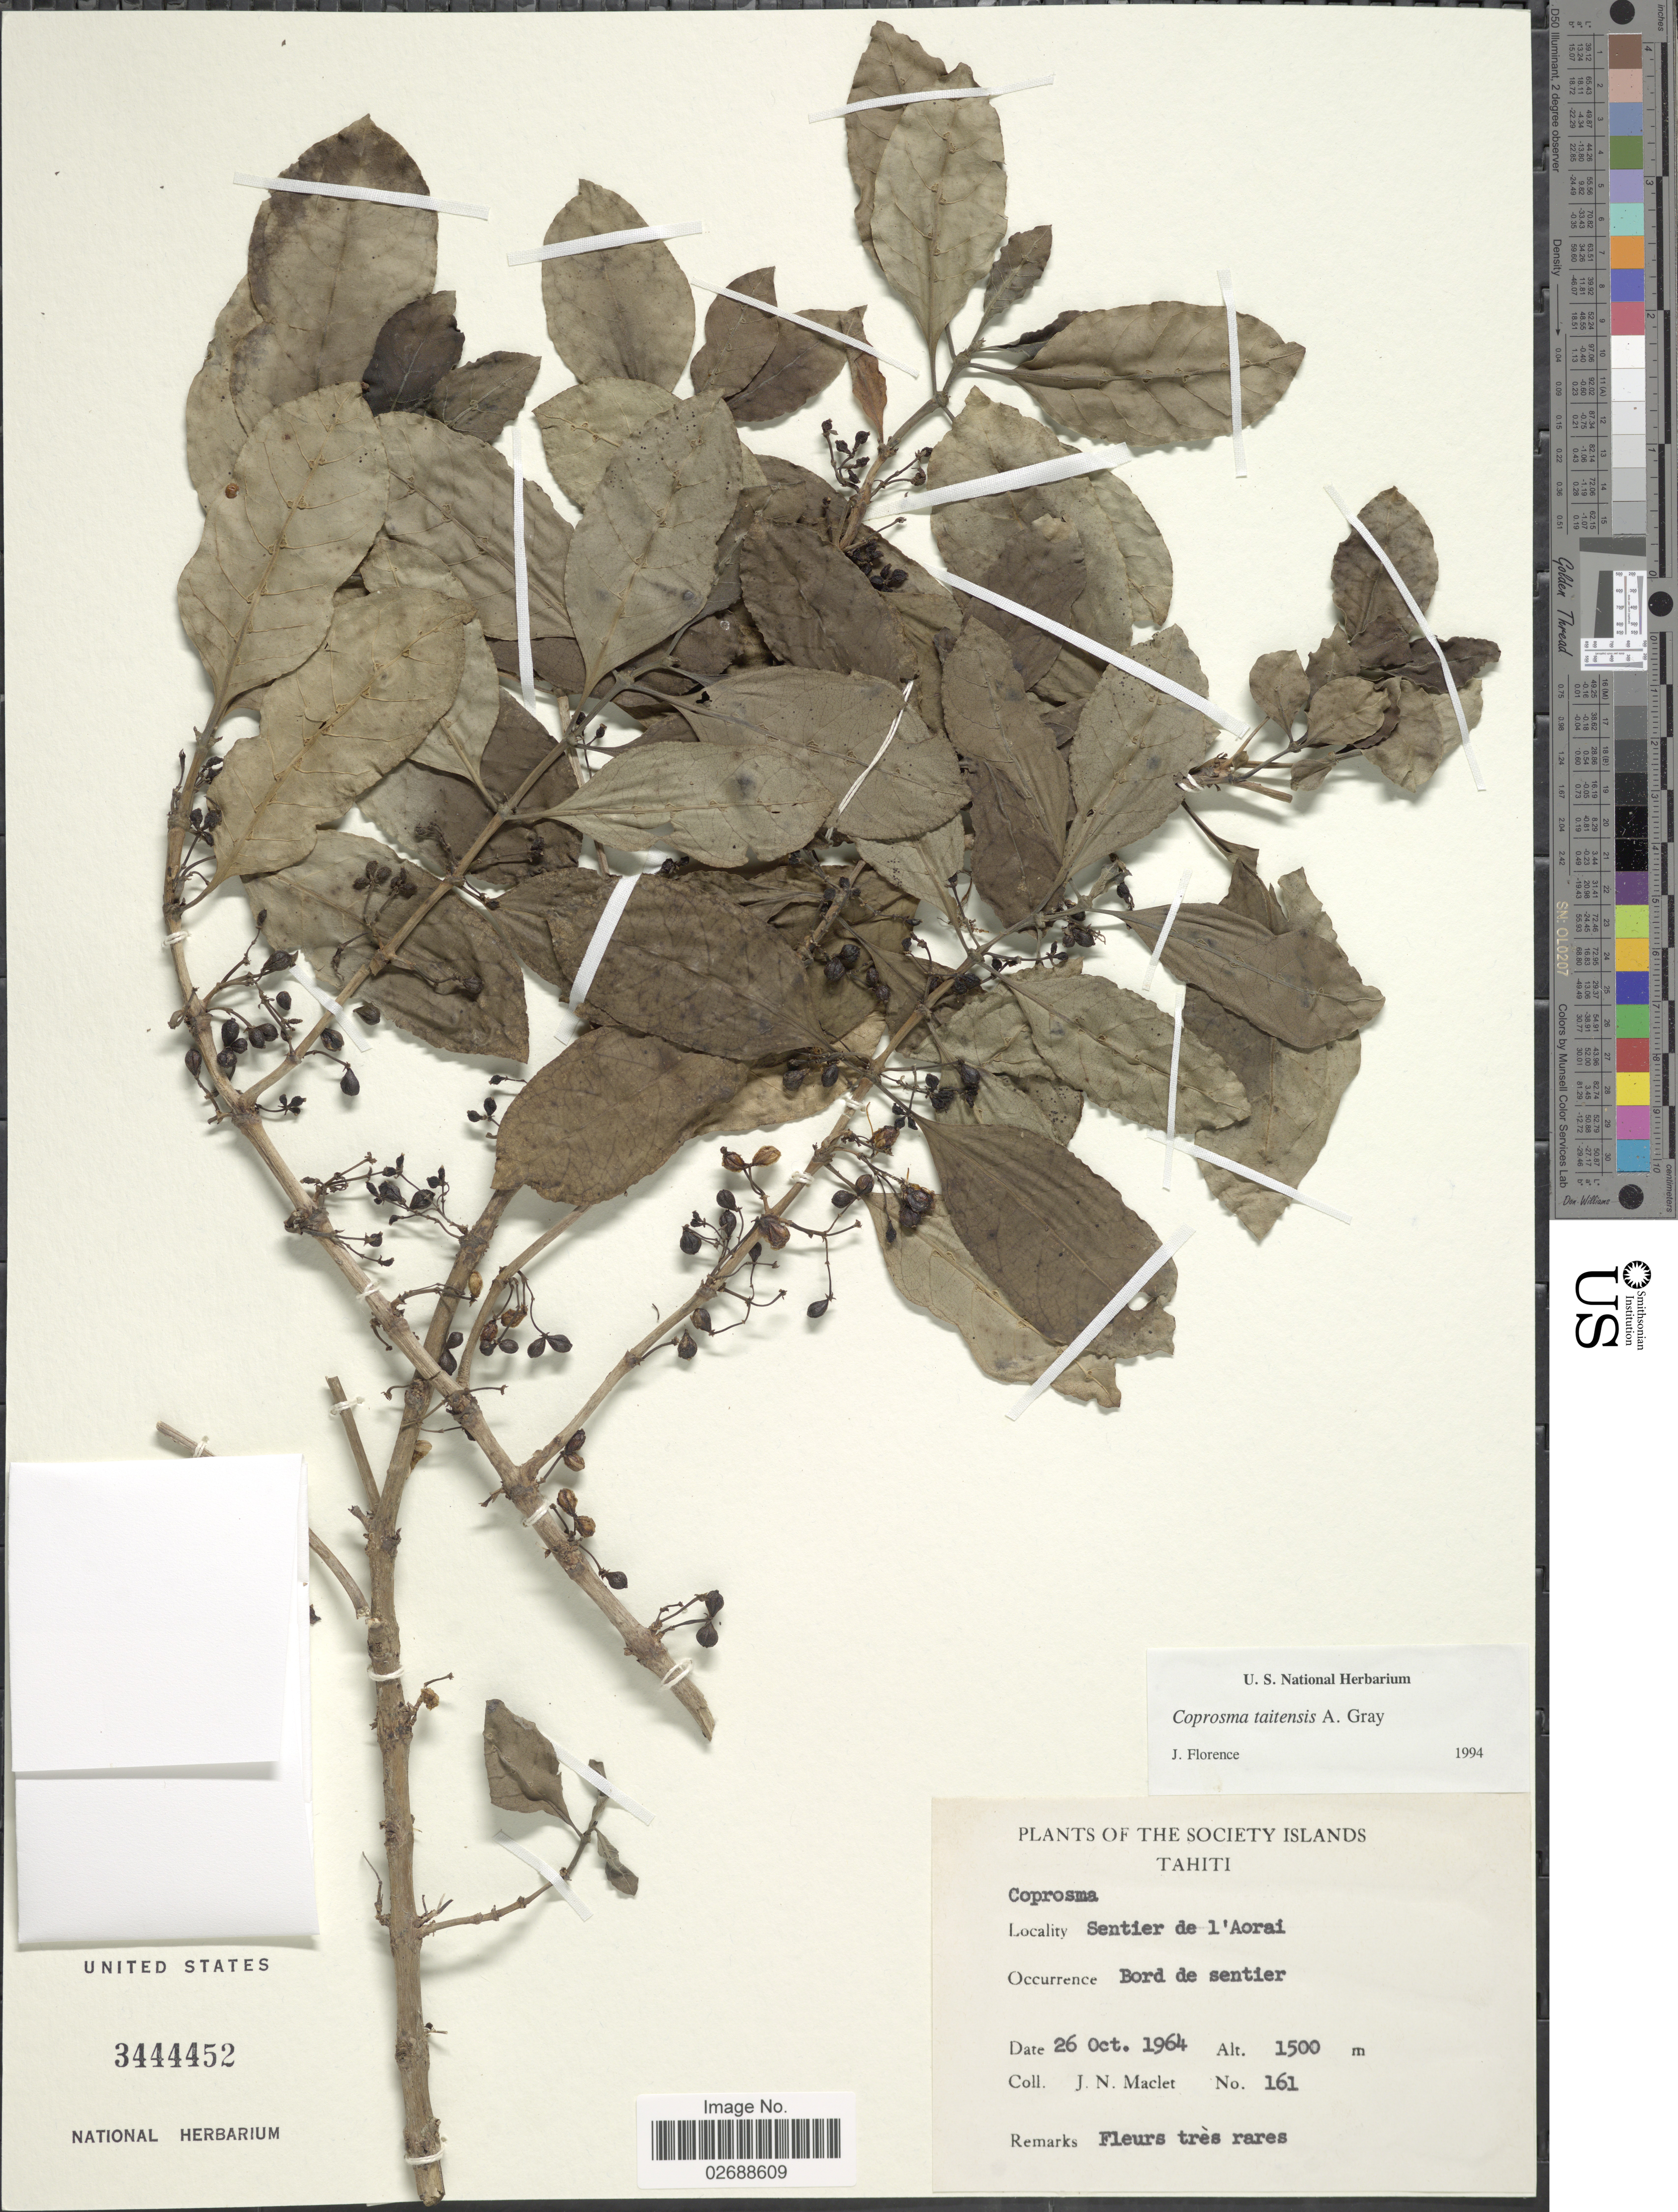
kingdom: Plantae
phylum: Tracheophyta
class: Magnoliopsida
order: Gentianales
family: Rubiaceae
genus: Coprosma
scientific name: Coprosma tahitensis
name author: A. Gray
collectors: J. Maclet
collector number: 161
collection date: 1964-10-26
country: French Polynesia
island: Tahiti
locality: Society Islands. Tahiti. Sentier de l 'Aorai Bord de sentier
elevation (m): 1500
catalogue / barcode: US 3444452